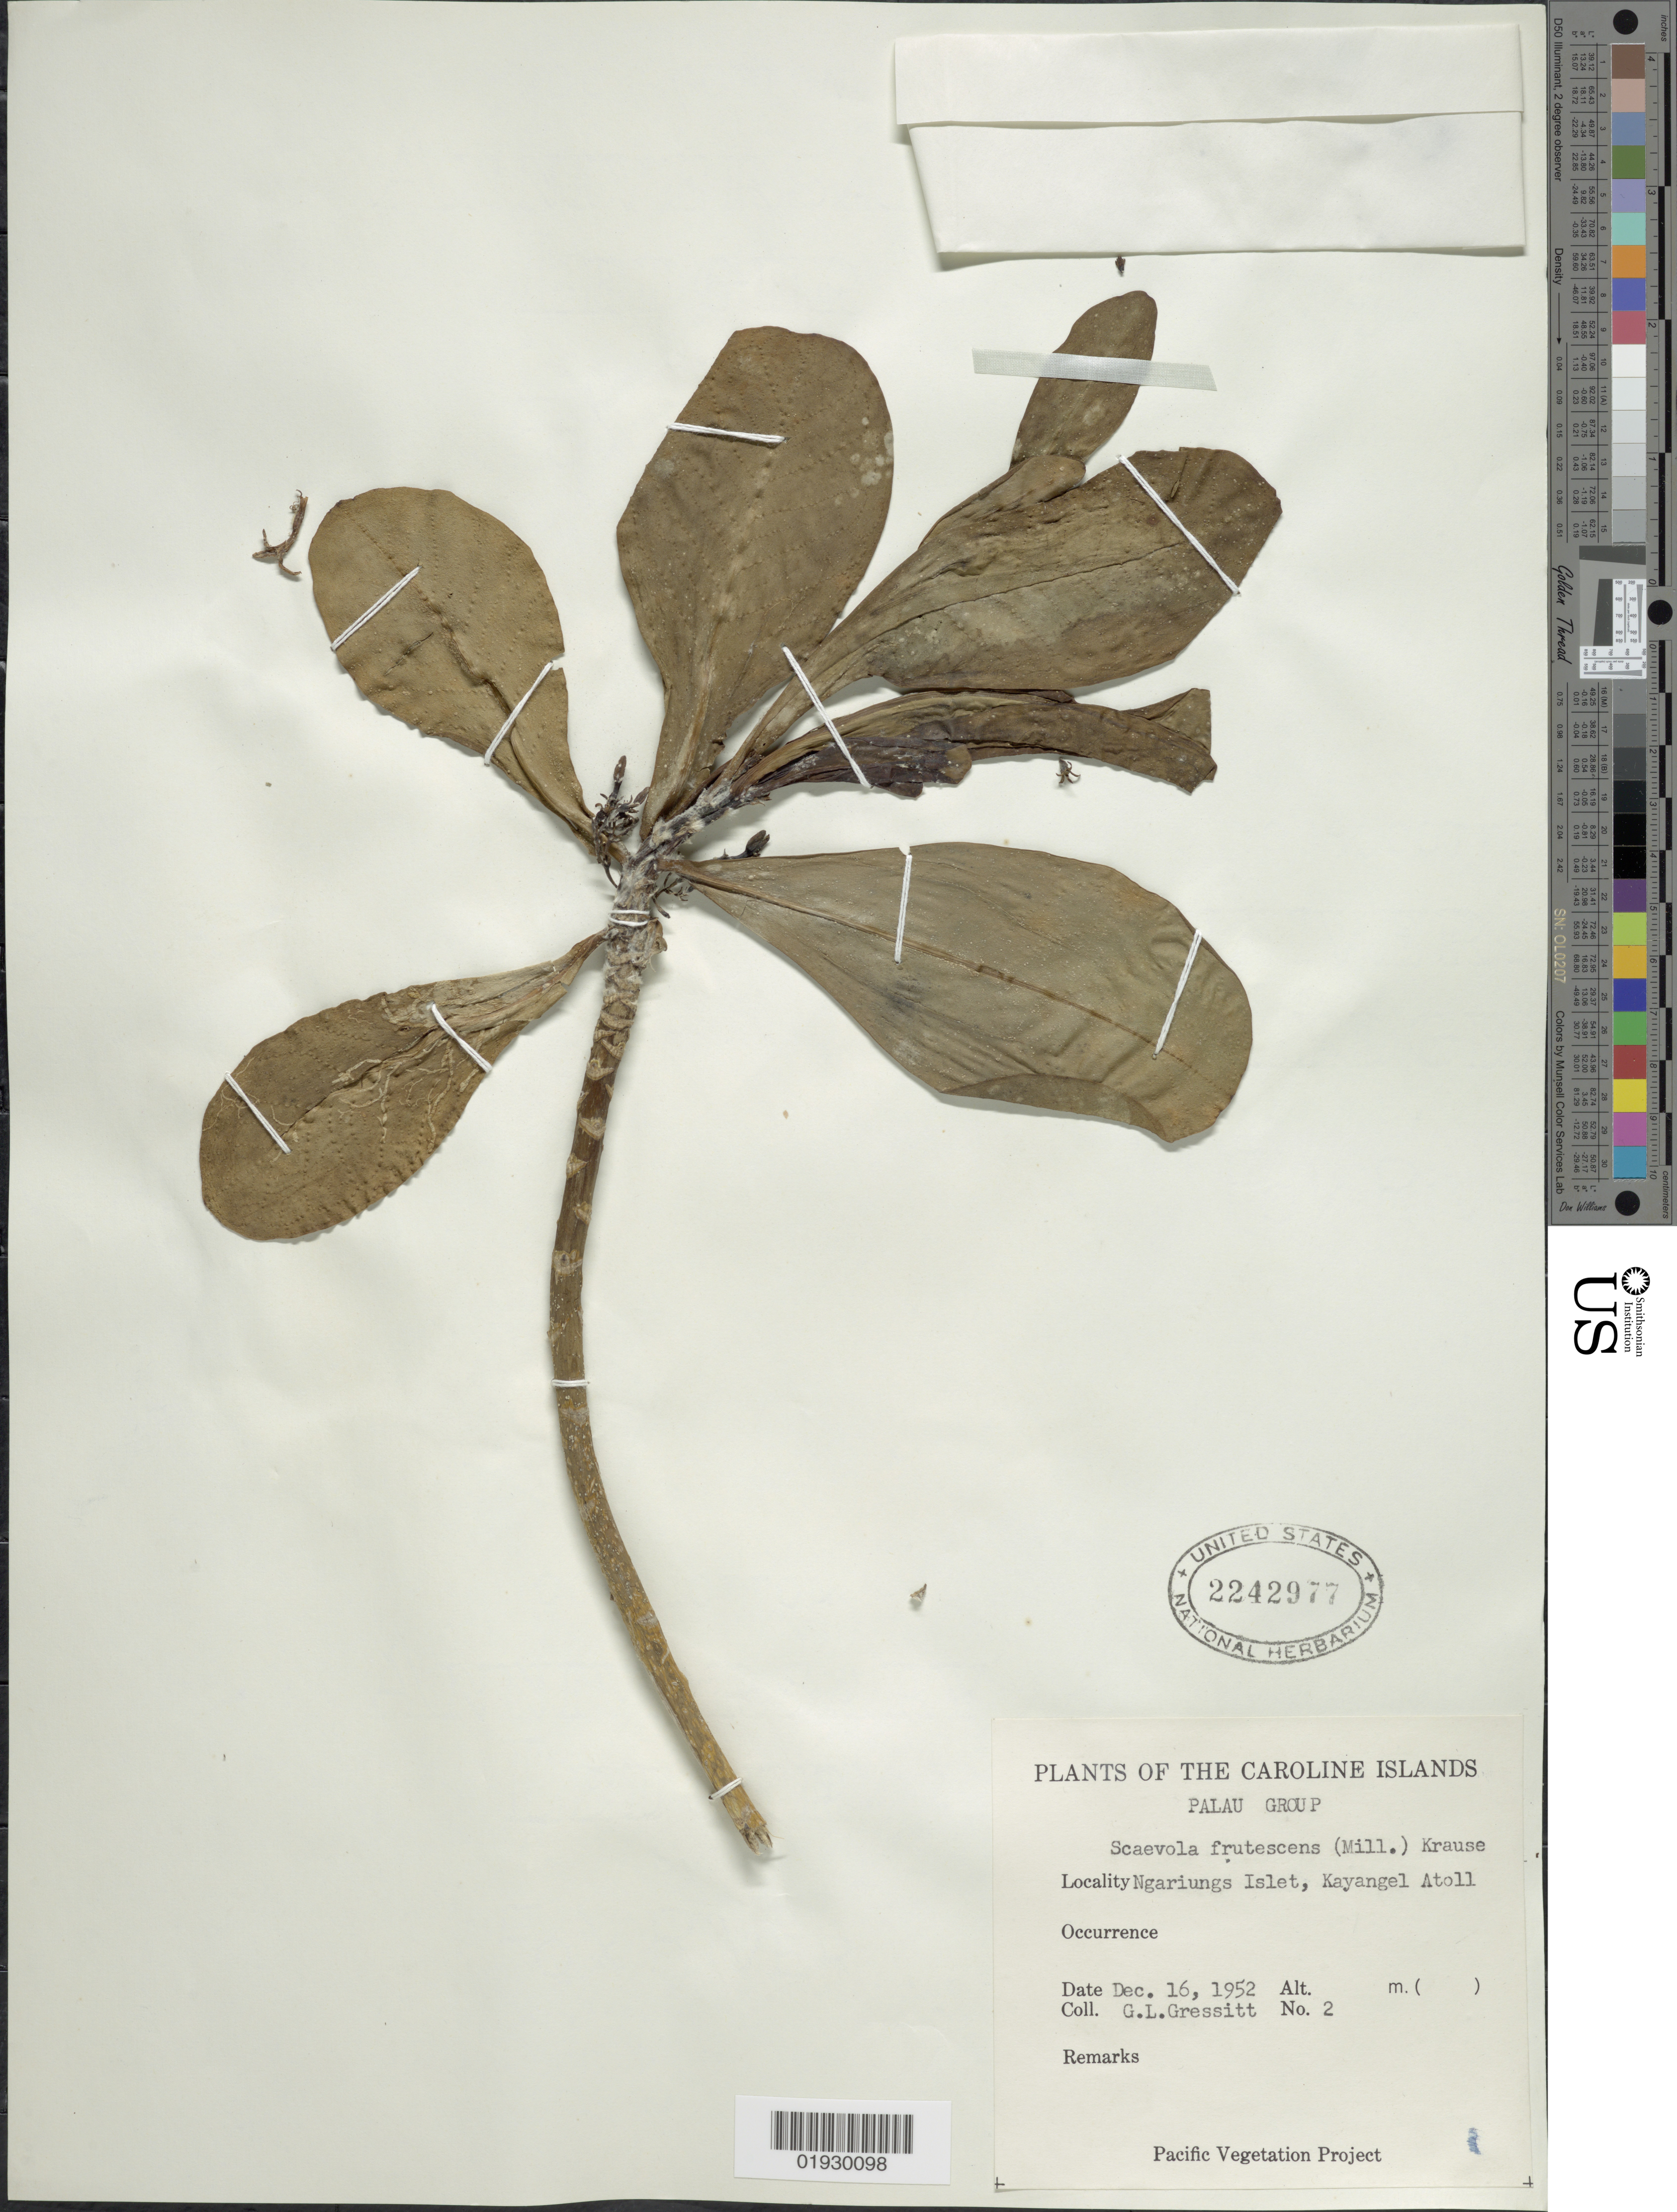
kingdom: Plantae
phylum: Tracheophyta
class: Magnoliopsida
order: Asterales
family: Goodeniaceae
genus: Scaevola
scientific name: Scaevola sericea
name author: Vahl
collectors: G. Gressitt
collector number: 2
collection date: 1952-12-16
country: Palau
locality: Caroline Islands, Palau Group, Ngariungs Islet, Kayangel Atoll.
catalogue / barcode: US 2242977